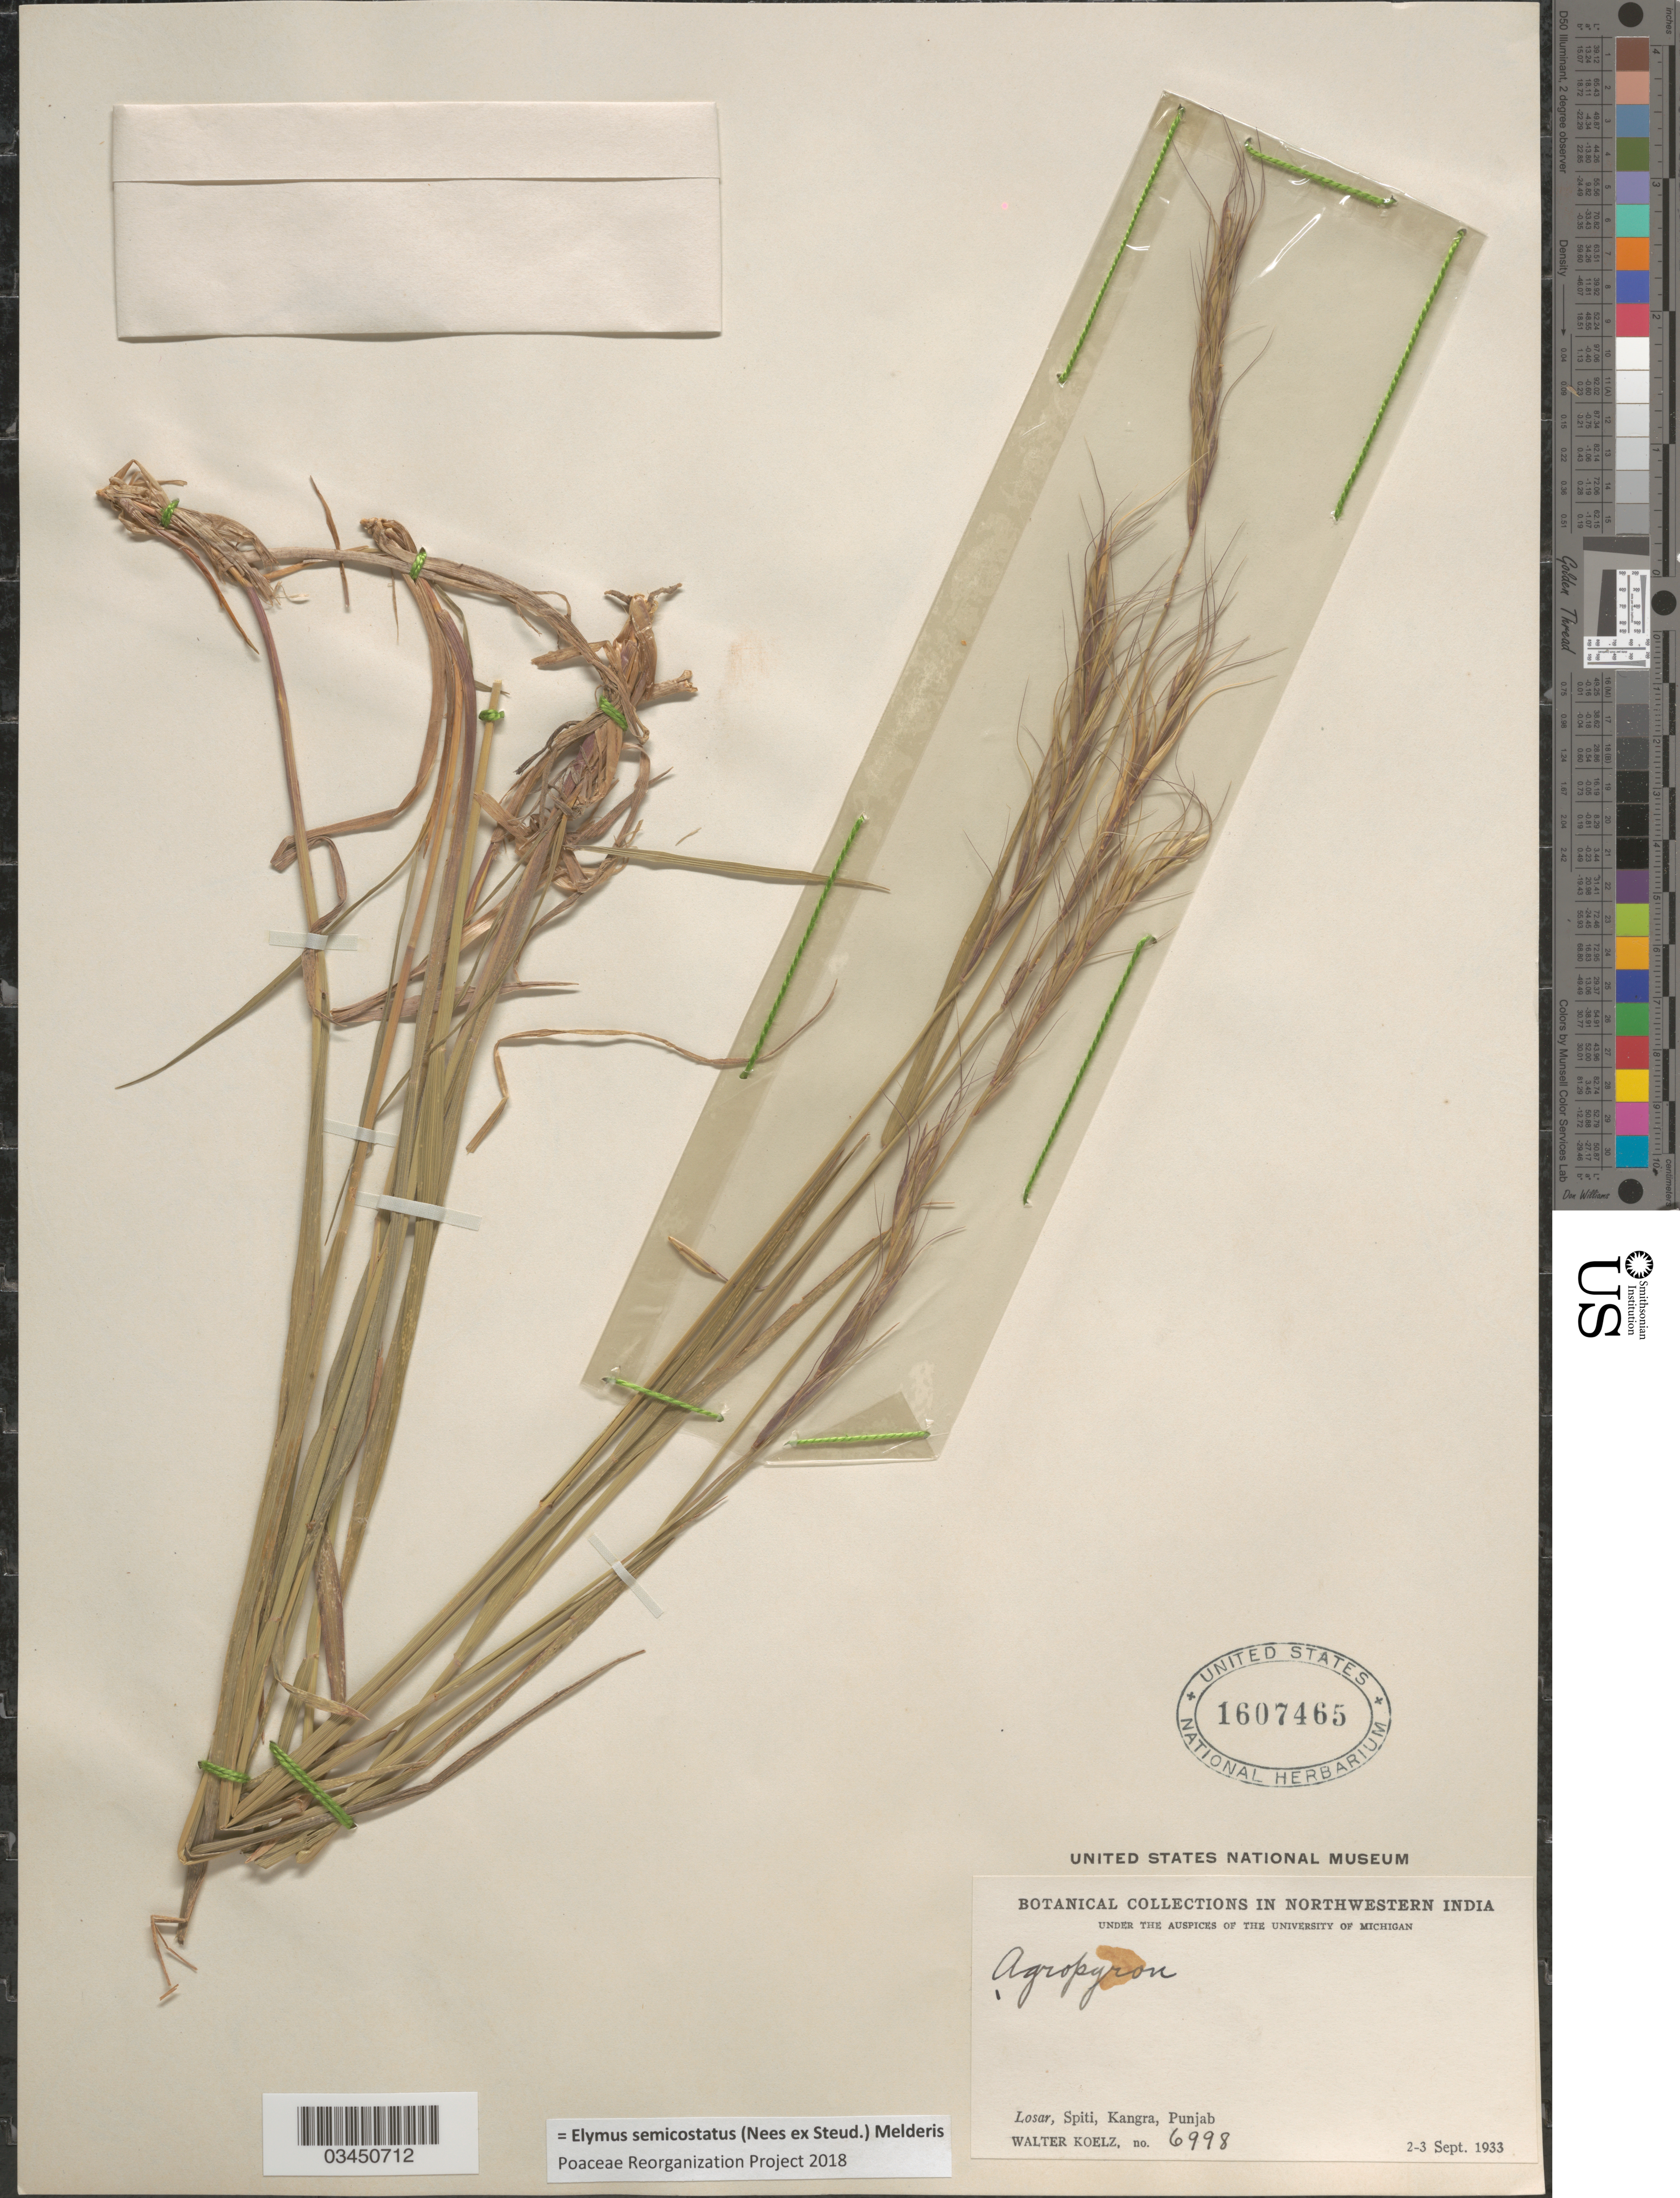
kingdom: Plantae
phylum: Tracheophyta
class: Liliopsida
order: Poales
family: Poaceae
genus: Elymus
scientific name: Elymus semicostatus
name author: (Nees ex Steud.) Melderis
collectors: W. N. Koelz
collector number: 6998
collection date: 1933-09-02/1933-09-03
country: India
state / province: Punjab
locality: Northwestern India. Losar, Spiti, Kangra.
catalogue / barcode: US 1607465